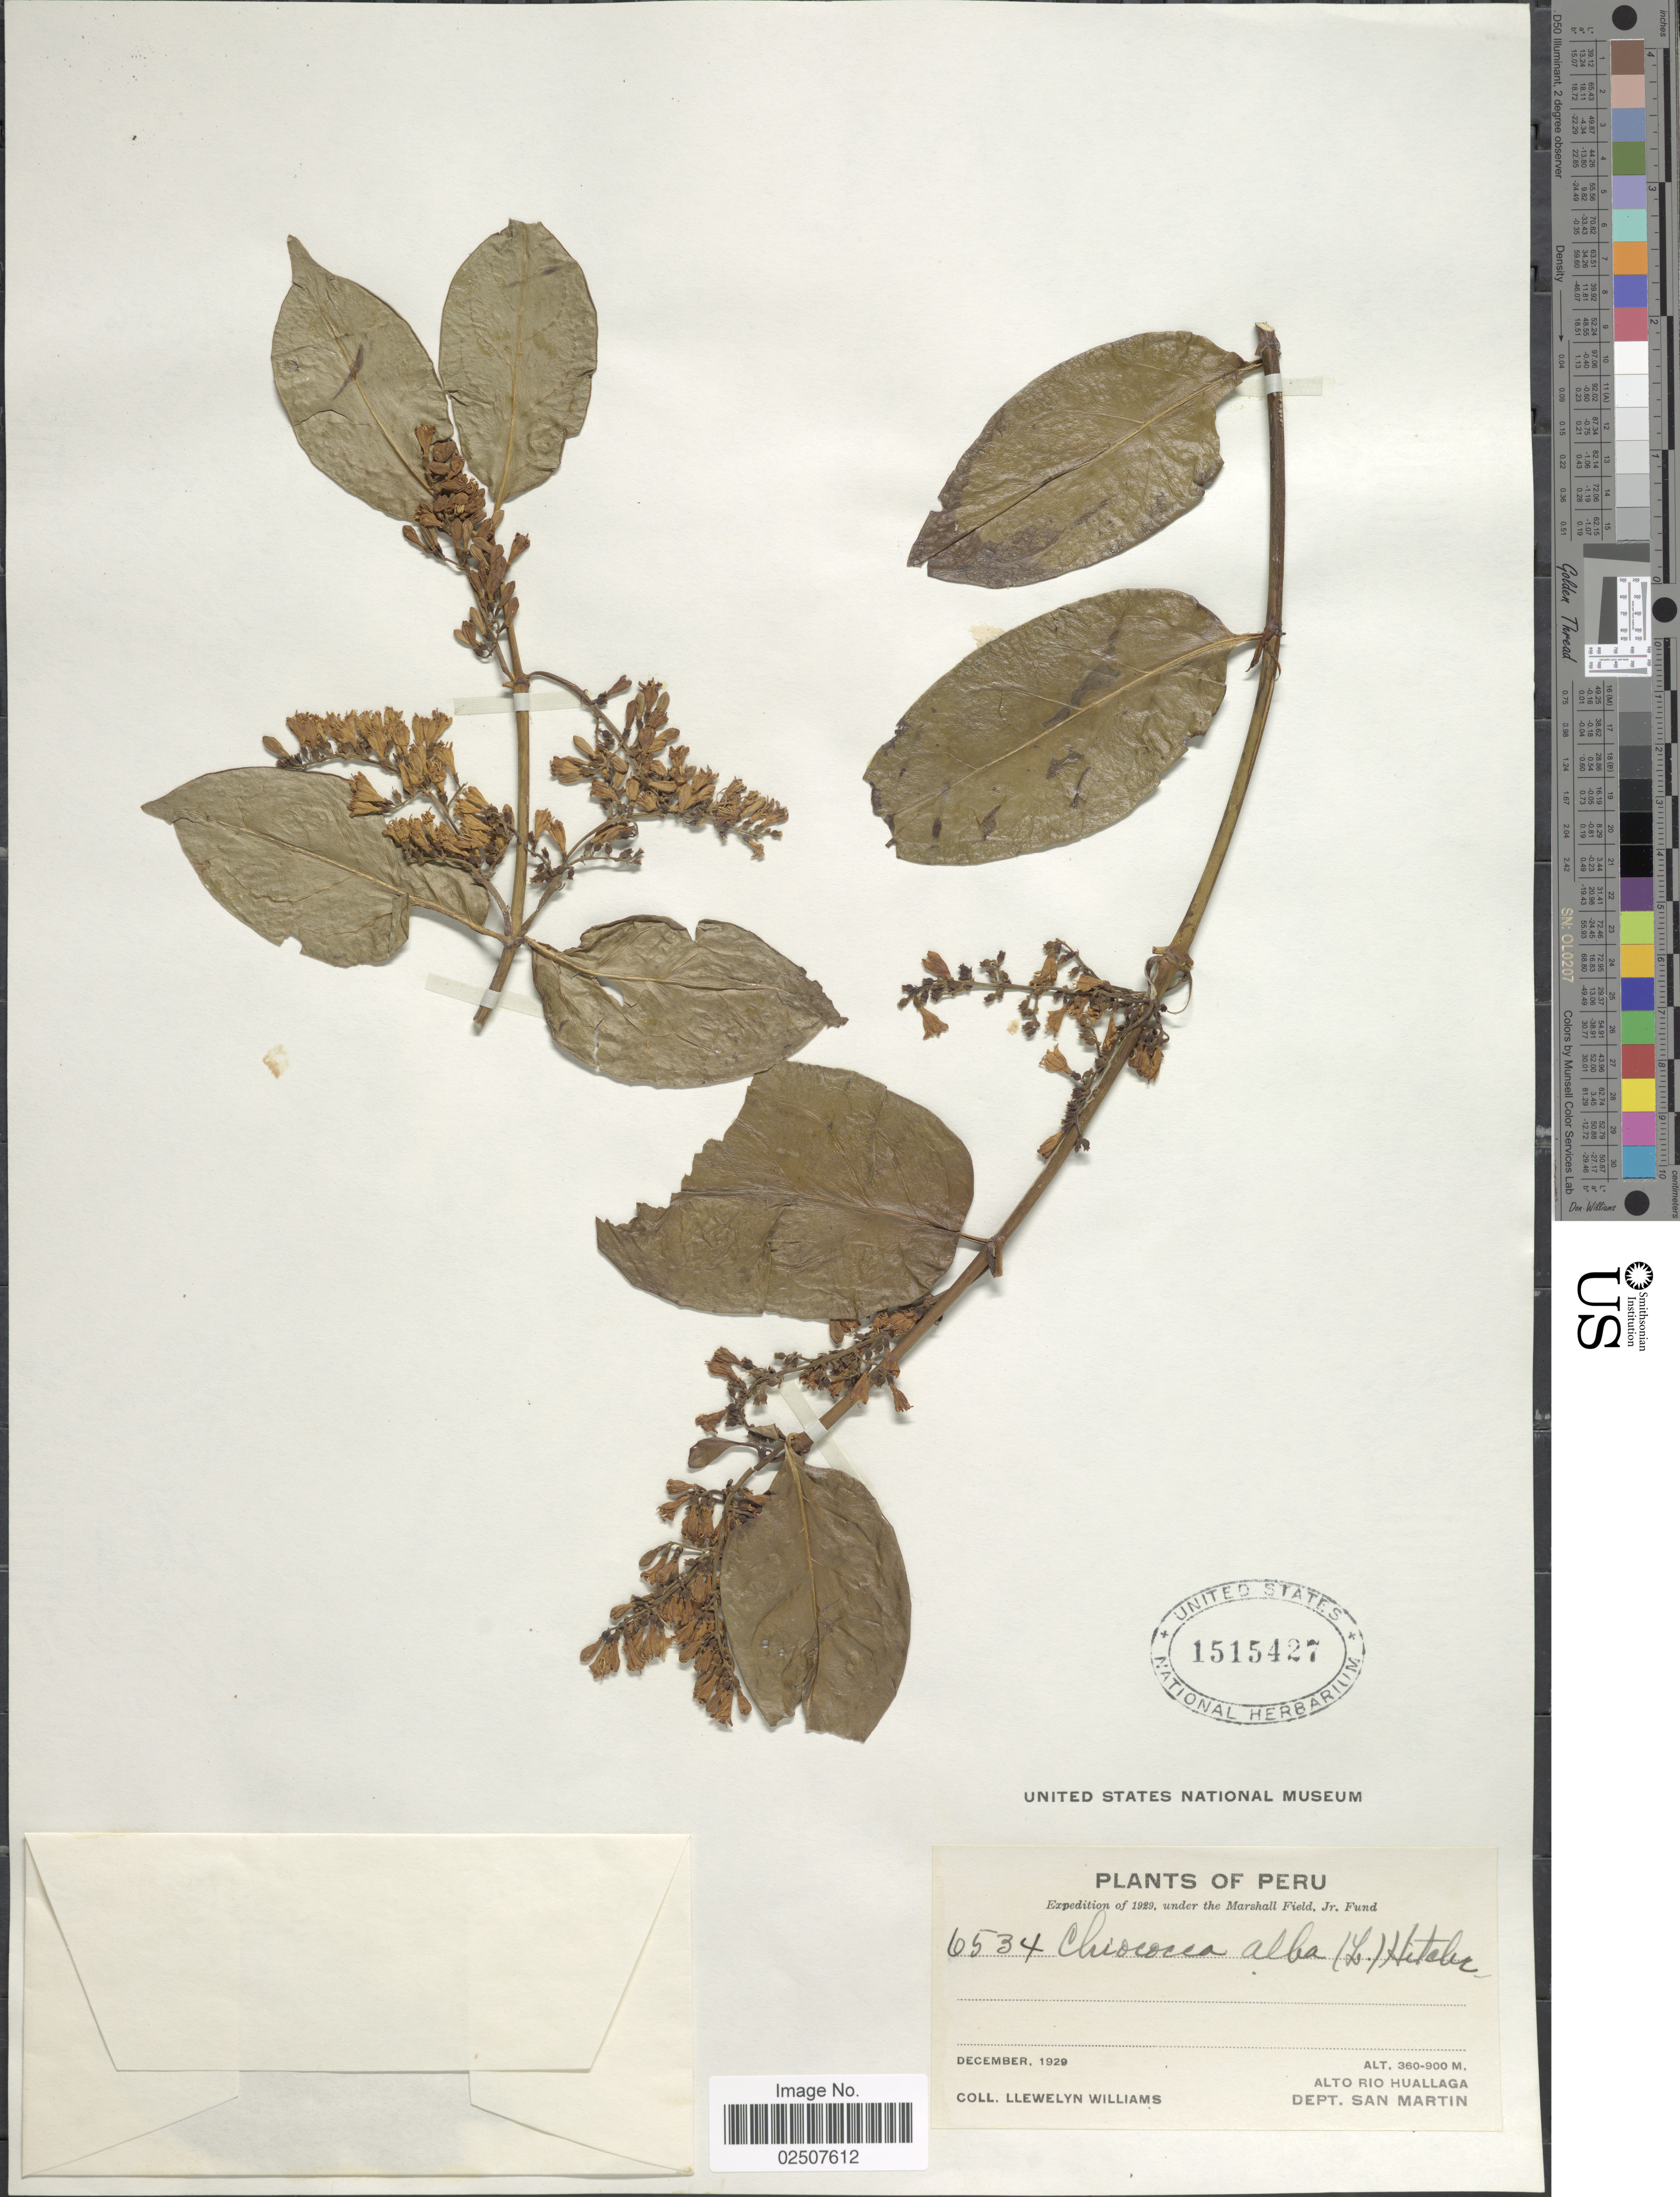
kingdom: Plantae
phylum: Tracheophyta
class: Magnoliopsida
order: Gentianales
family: Rubiaceae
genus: Chiococca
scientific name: Chiococca alba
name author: (L.) Hitchc.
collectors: Ll. Williams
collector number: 6534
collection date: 1929-12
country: Peru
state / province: San Martín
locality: Alto Rio Huallaga, Dept. San Martin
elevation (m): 360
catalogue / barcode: US 1515427